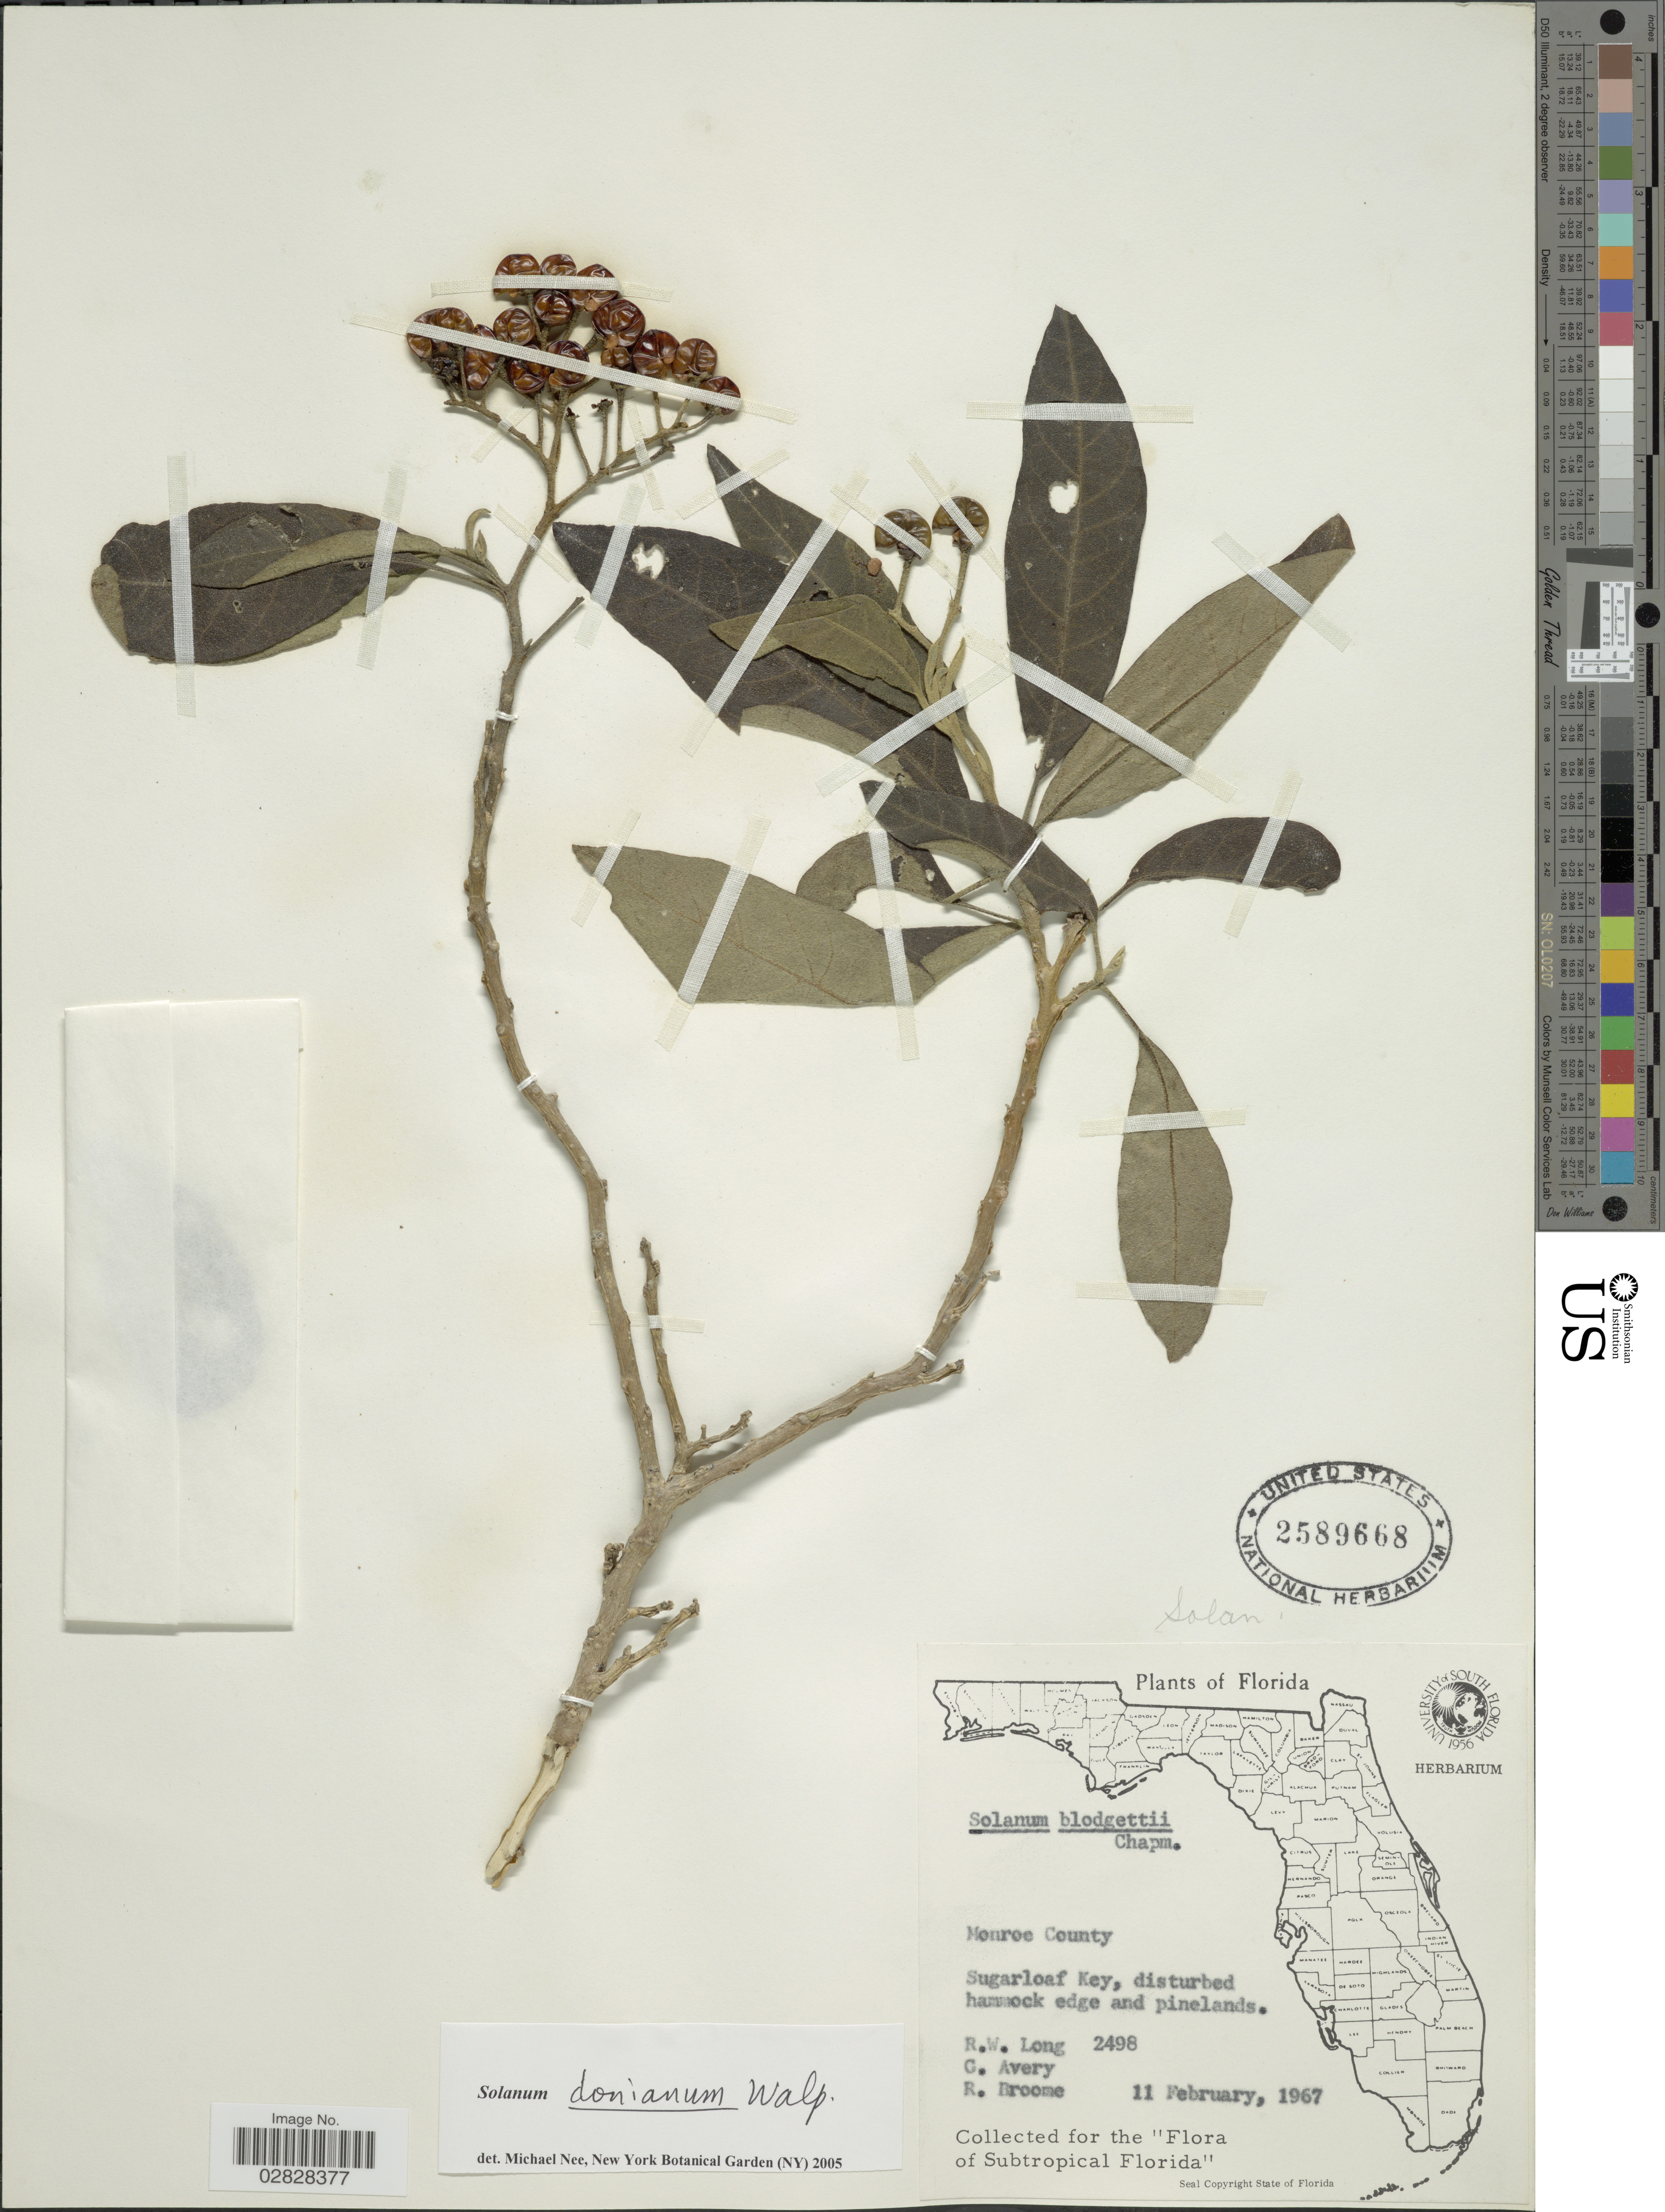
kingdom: Plantae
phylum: Tracheophyta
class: Magnoliopsida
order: Solanales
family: Solanaceae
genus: Solanum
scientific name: Solanum donianum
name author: Walp.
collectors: R. W. Long, G. Avery & R. Broome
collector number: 2498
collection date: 1967-02-11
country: United States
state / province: Florida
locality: Monroe County. Sugarloaf Key, disturbed hammock edge and pinelands.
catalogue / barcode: US 2589668